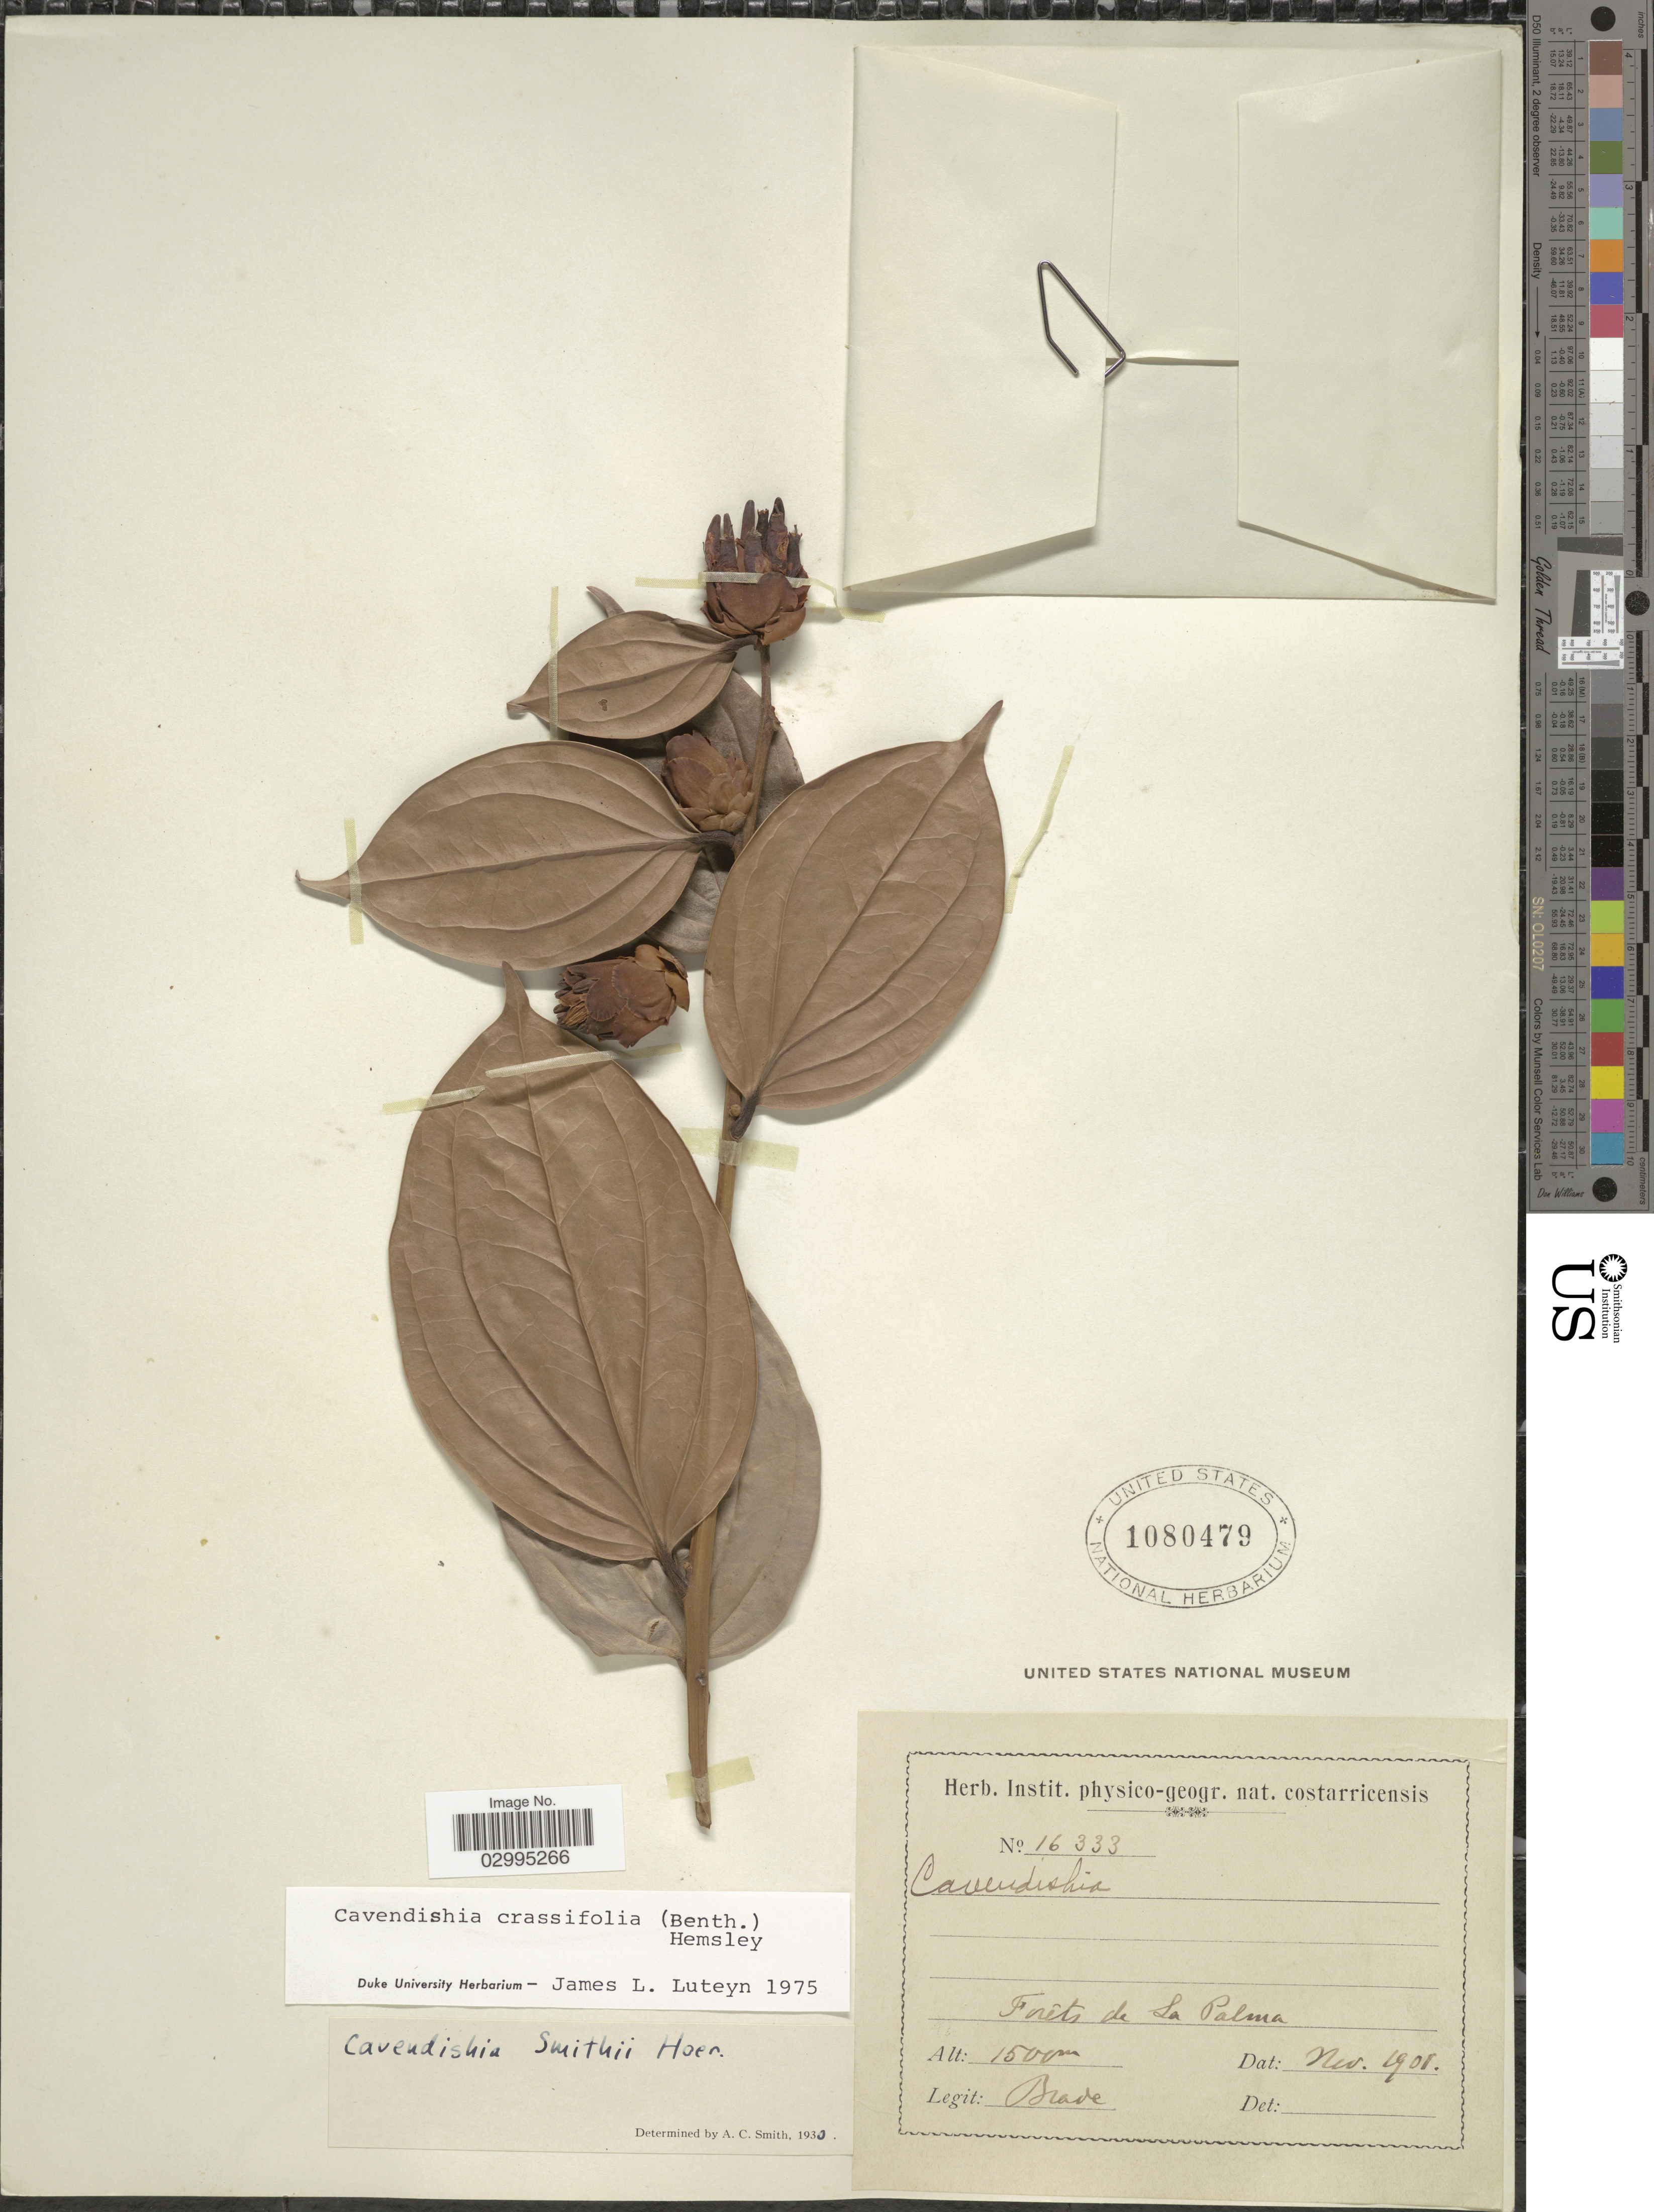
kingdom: Plantae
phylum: Tracheophyta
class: Magnoliopsida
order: Ericales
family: Ericaceae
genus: Cavendishia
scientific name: Cavendishia crassifolia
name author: (Benth.) Hemsl.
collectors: -- Brade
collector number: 16333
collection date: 1901-11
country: Costa Rica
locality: Forêts de La Palma.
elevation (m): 1500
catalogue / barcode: US 1080479